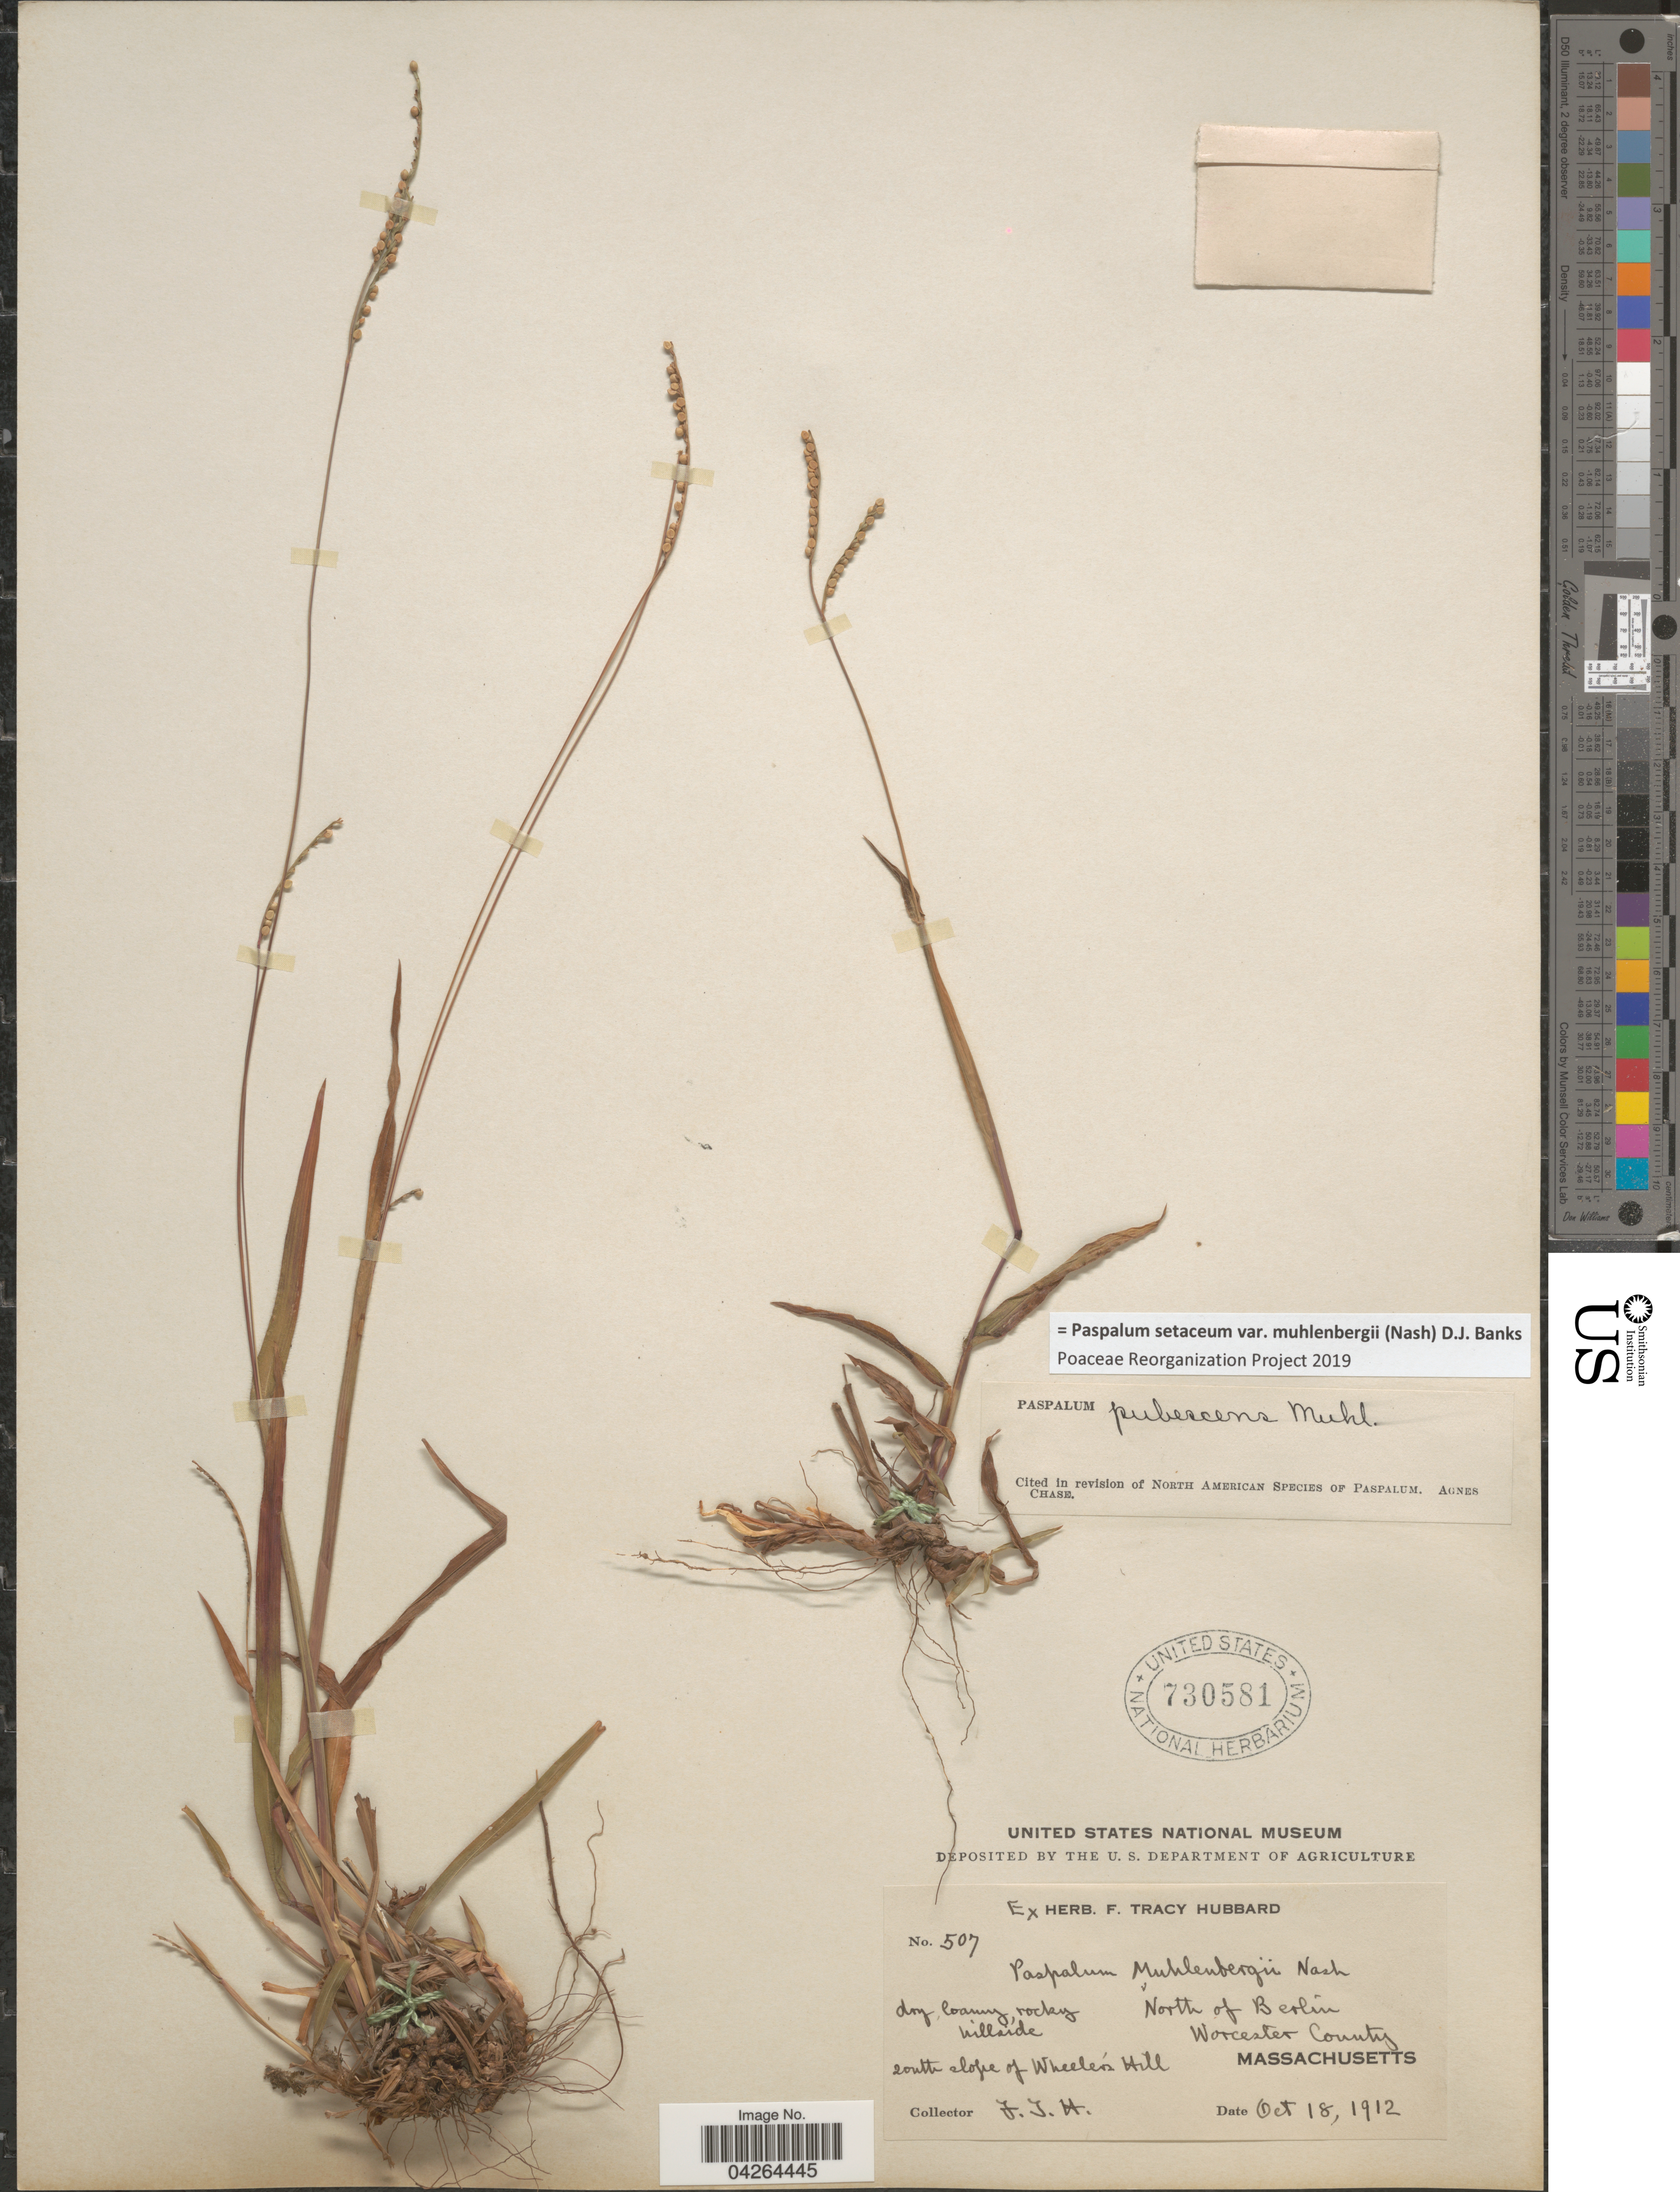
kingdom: Plantae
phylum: Tracheophyta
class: Liliopsida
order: Poales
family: Poaceae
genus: Paspalum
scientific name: Paspalum setaceum var. muhlenbergii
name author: (Nash) D.J. Banks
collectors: F. T. Hubbard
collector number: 507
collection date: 1912-10-18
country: United States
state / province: Massachusetts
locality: North of Berlin. Worcester County. South slope of Wheeler's Hill.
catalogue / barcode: US 730581